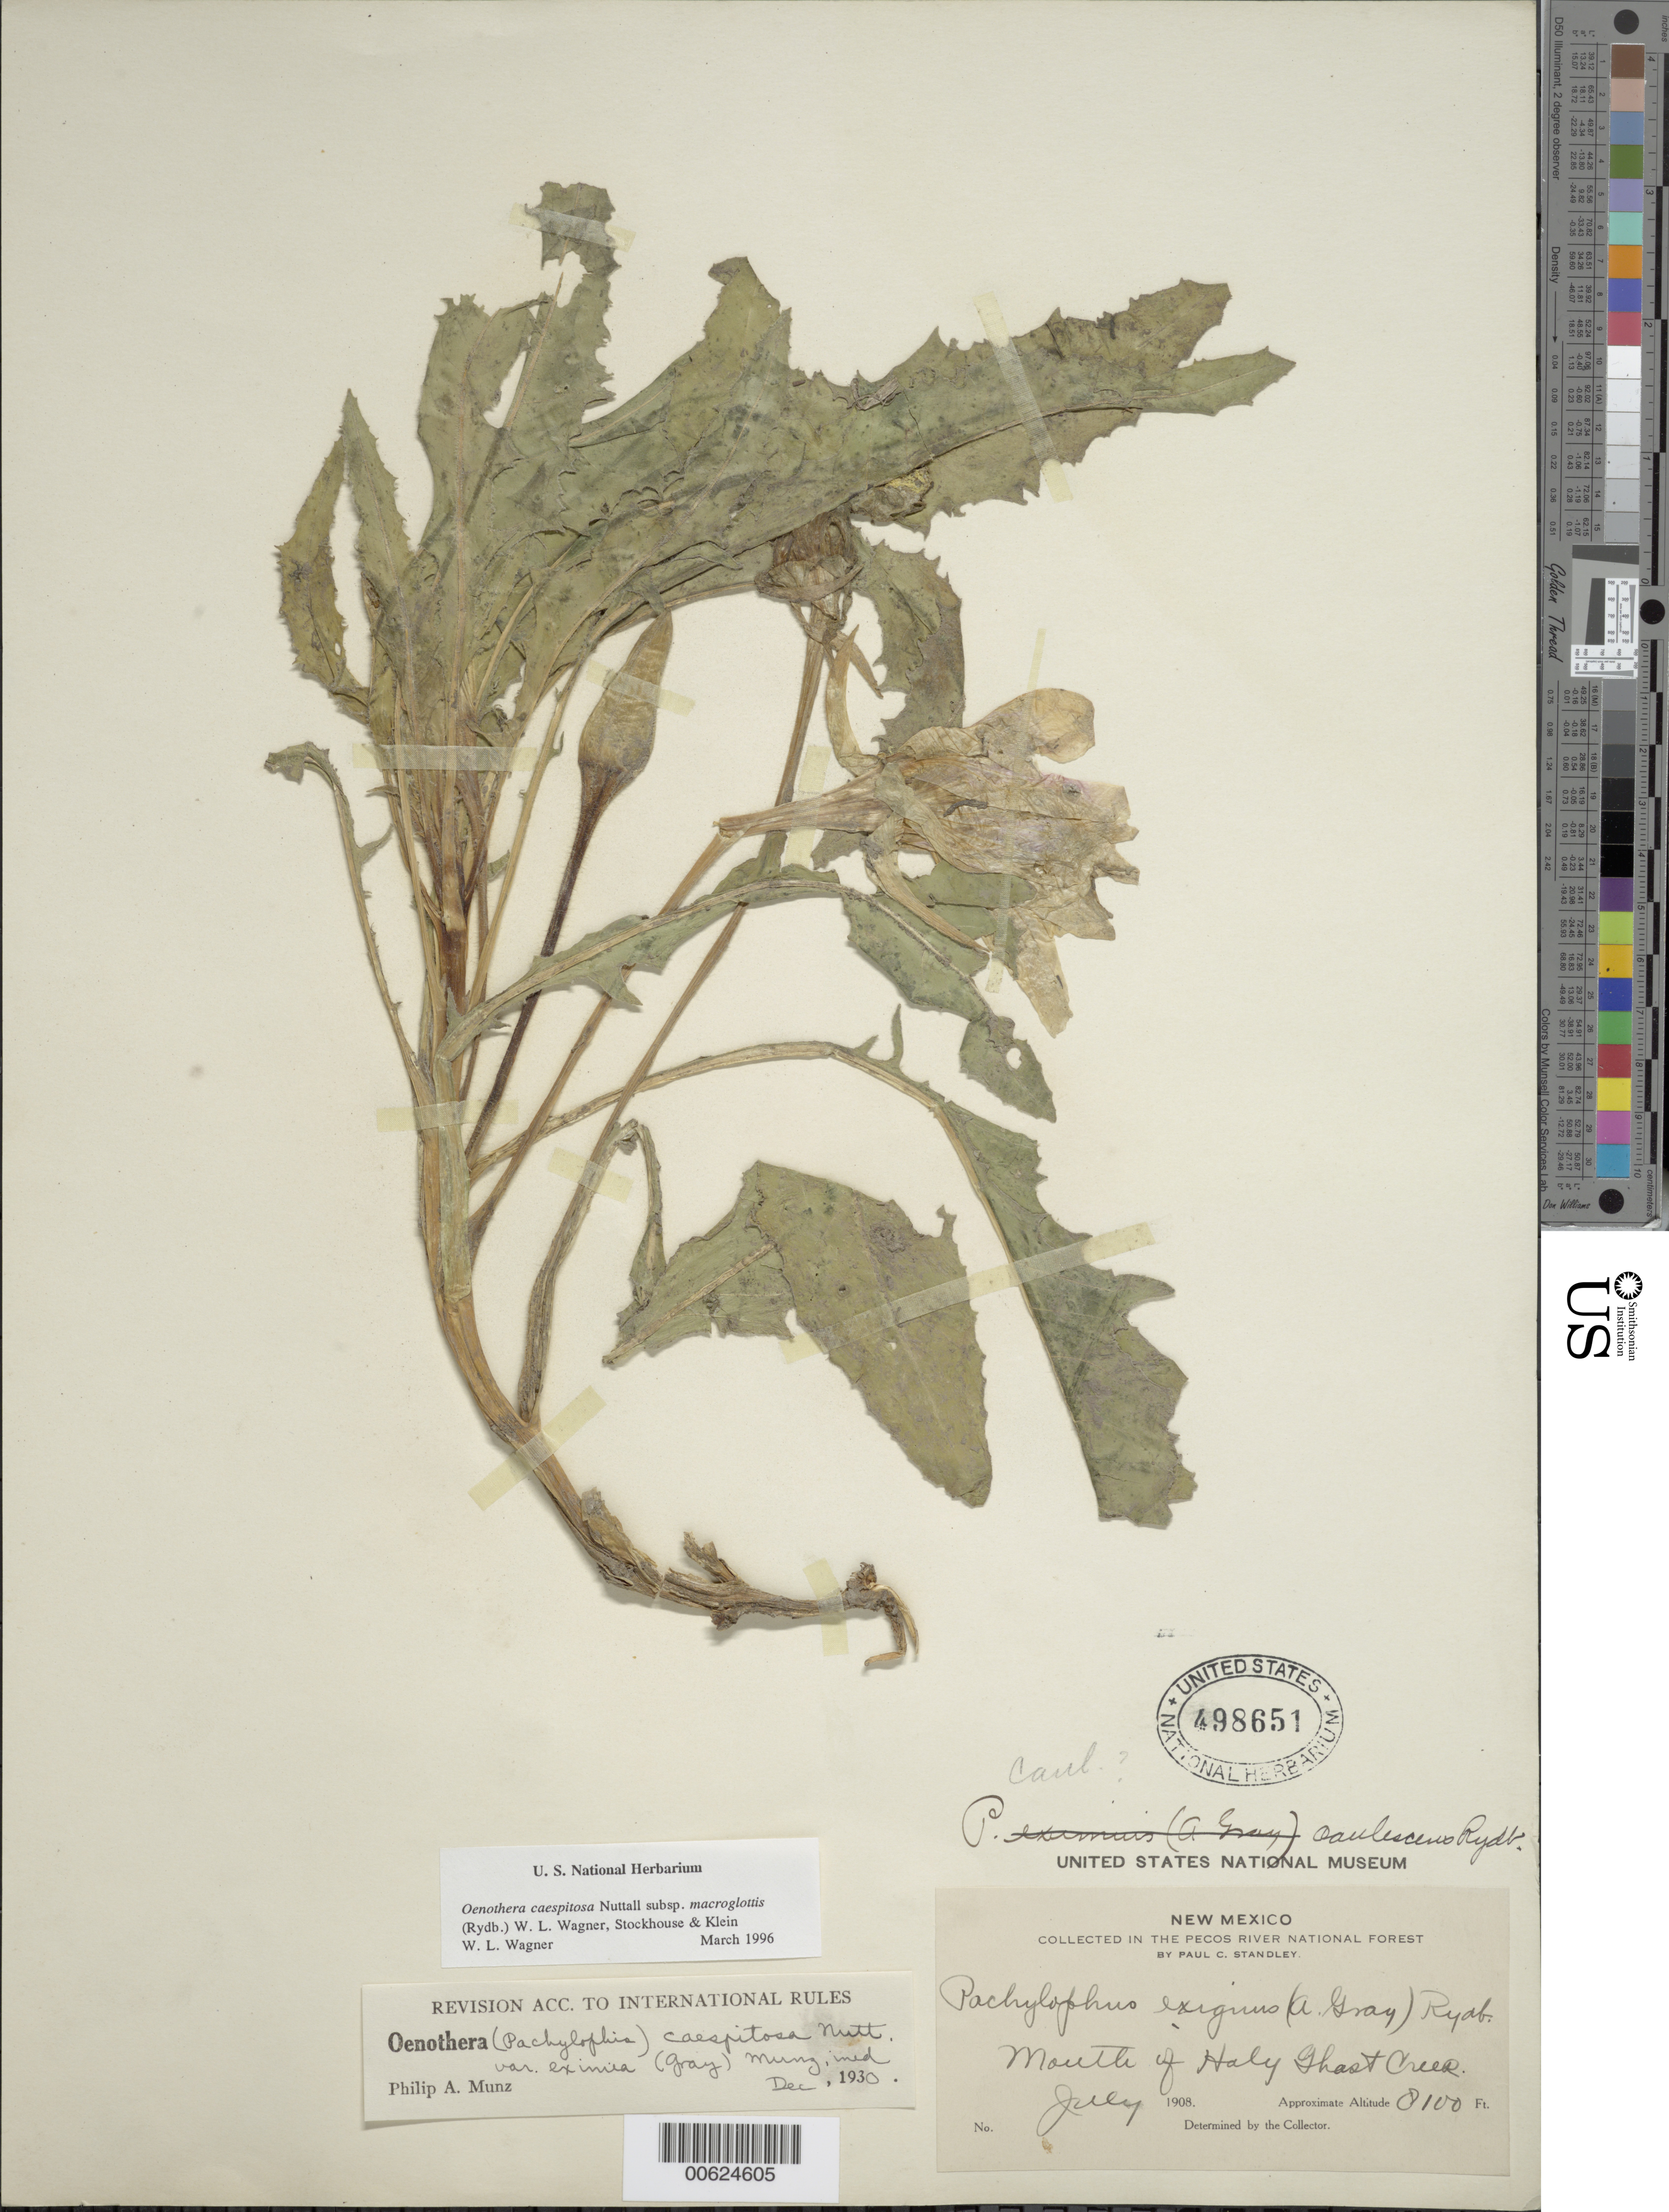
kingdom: Plantae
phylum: Tracheophyta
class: Magnoliopsida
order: Myrtales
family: Onagraceae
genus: Oenothera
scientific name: Oenothera cespitosa subsp. macroglottis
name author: (Rydb.) W.L. Wagner et al.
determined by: Wagner, W. L., (BOT), Smithsonian Institution - National Museum of Natural History (UNITED STATES)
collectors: P. C. Standley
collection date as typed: Jul 1908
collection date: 1908-07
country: United States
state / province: New Mexico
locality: In the Pecos River National Forest, Holy Ghost Creek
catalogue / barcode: US 498651